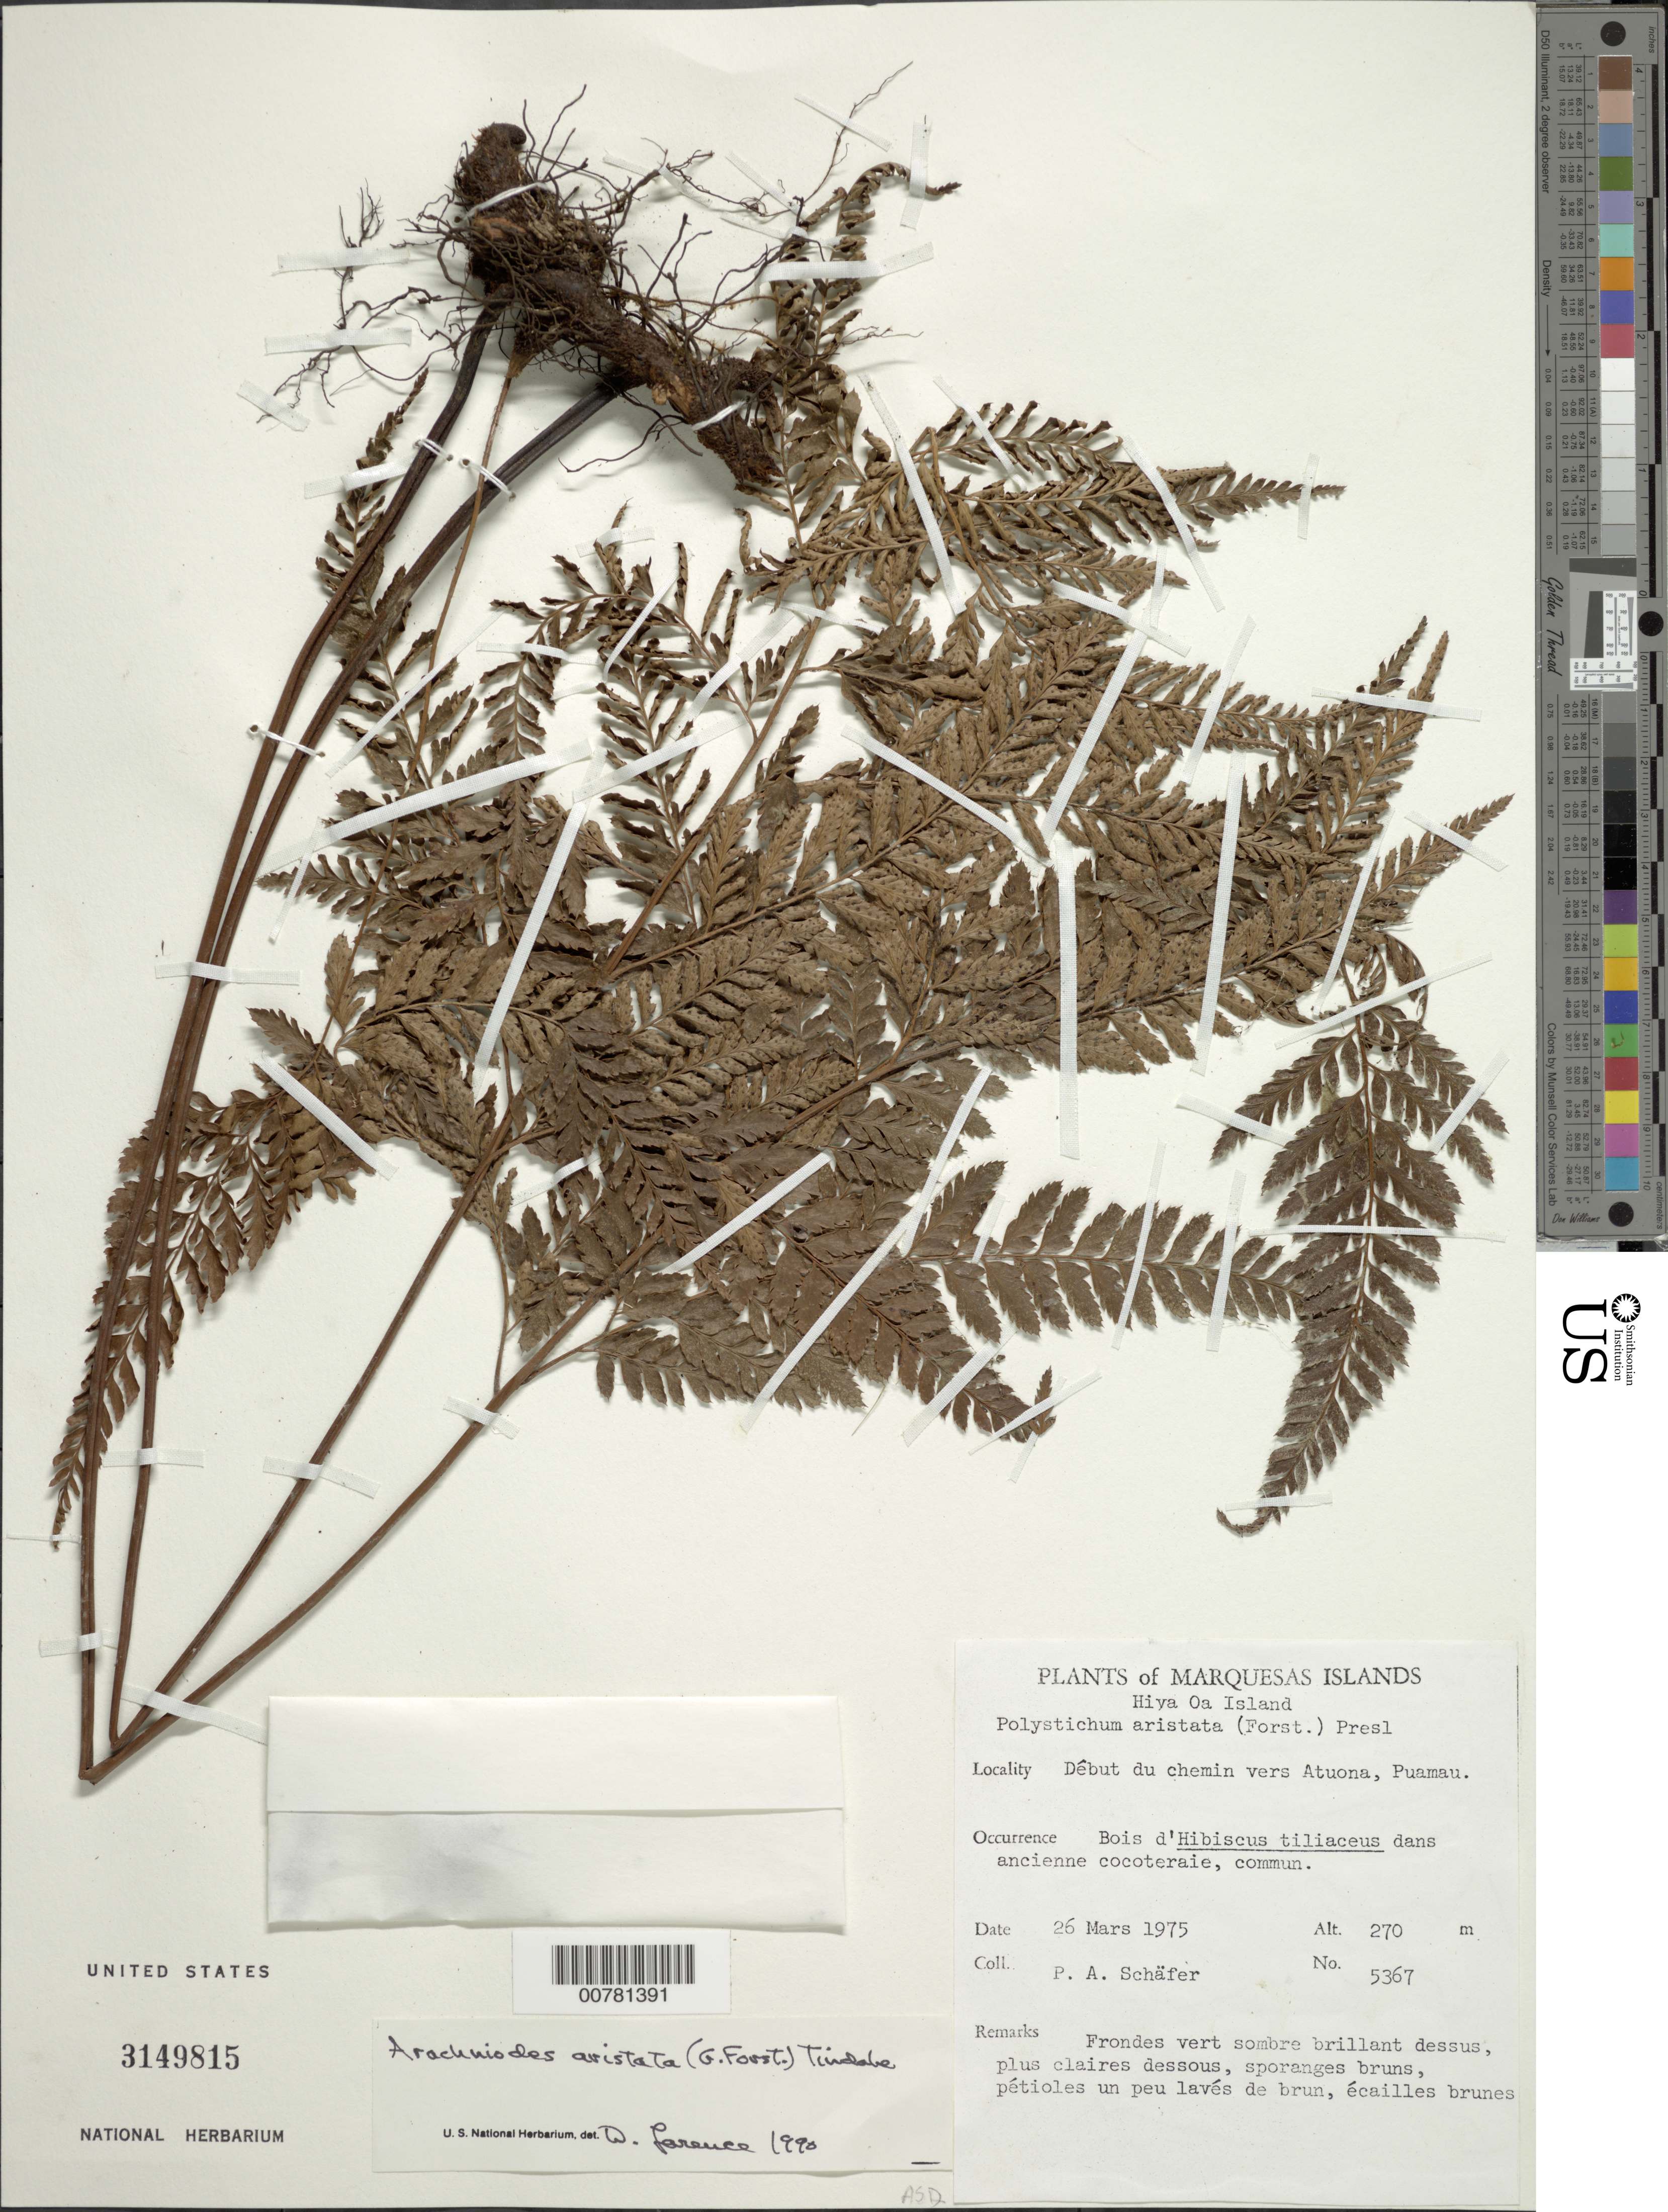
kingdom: Plantae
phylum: Tracheophyta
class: Polypodiopsida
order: Polypodiales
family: Dryopteridaceae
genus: Arachniodes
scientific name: Arachniodes aristata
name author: (G. Forst.) Tindale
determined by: Lorence, David H., (PTBG), National Tropical Botanical Garden (UNITED STATES)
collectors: P. A. Schäfer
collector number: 5367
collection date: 1975-03-26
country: French Polynesia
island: Hiva Oa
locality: Dêbut du chemin vers Atuona, Puamau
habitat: Bois d'Hibiscus tiliaceus dans ancienne cocoteraie; commun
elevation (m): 270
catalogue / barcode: US 3149815